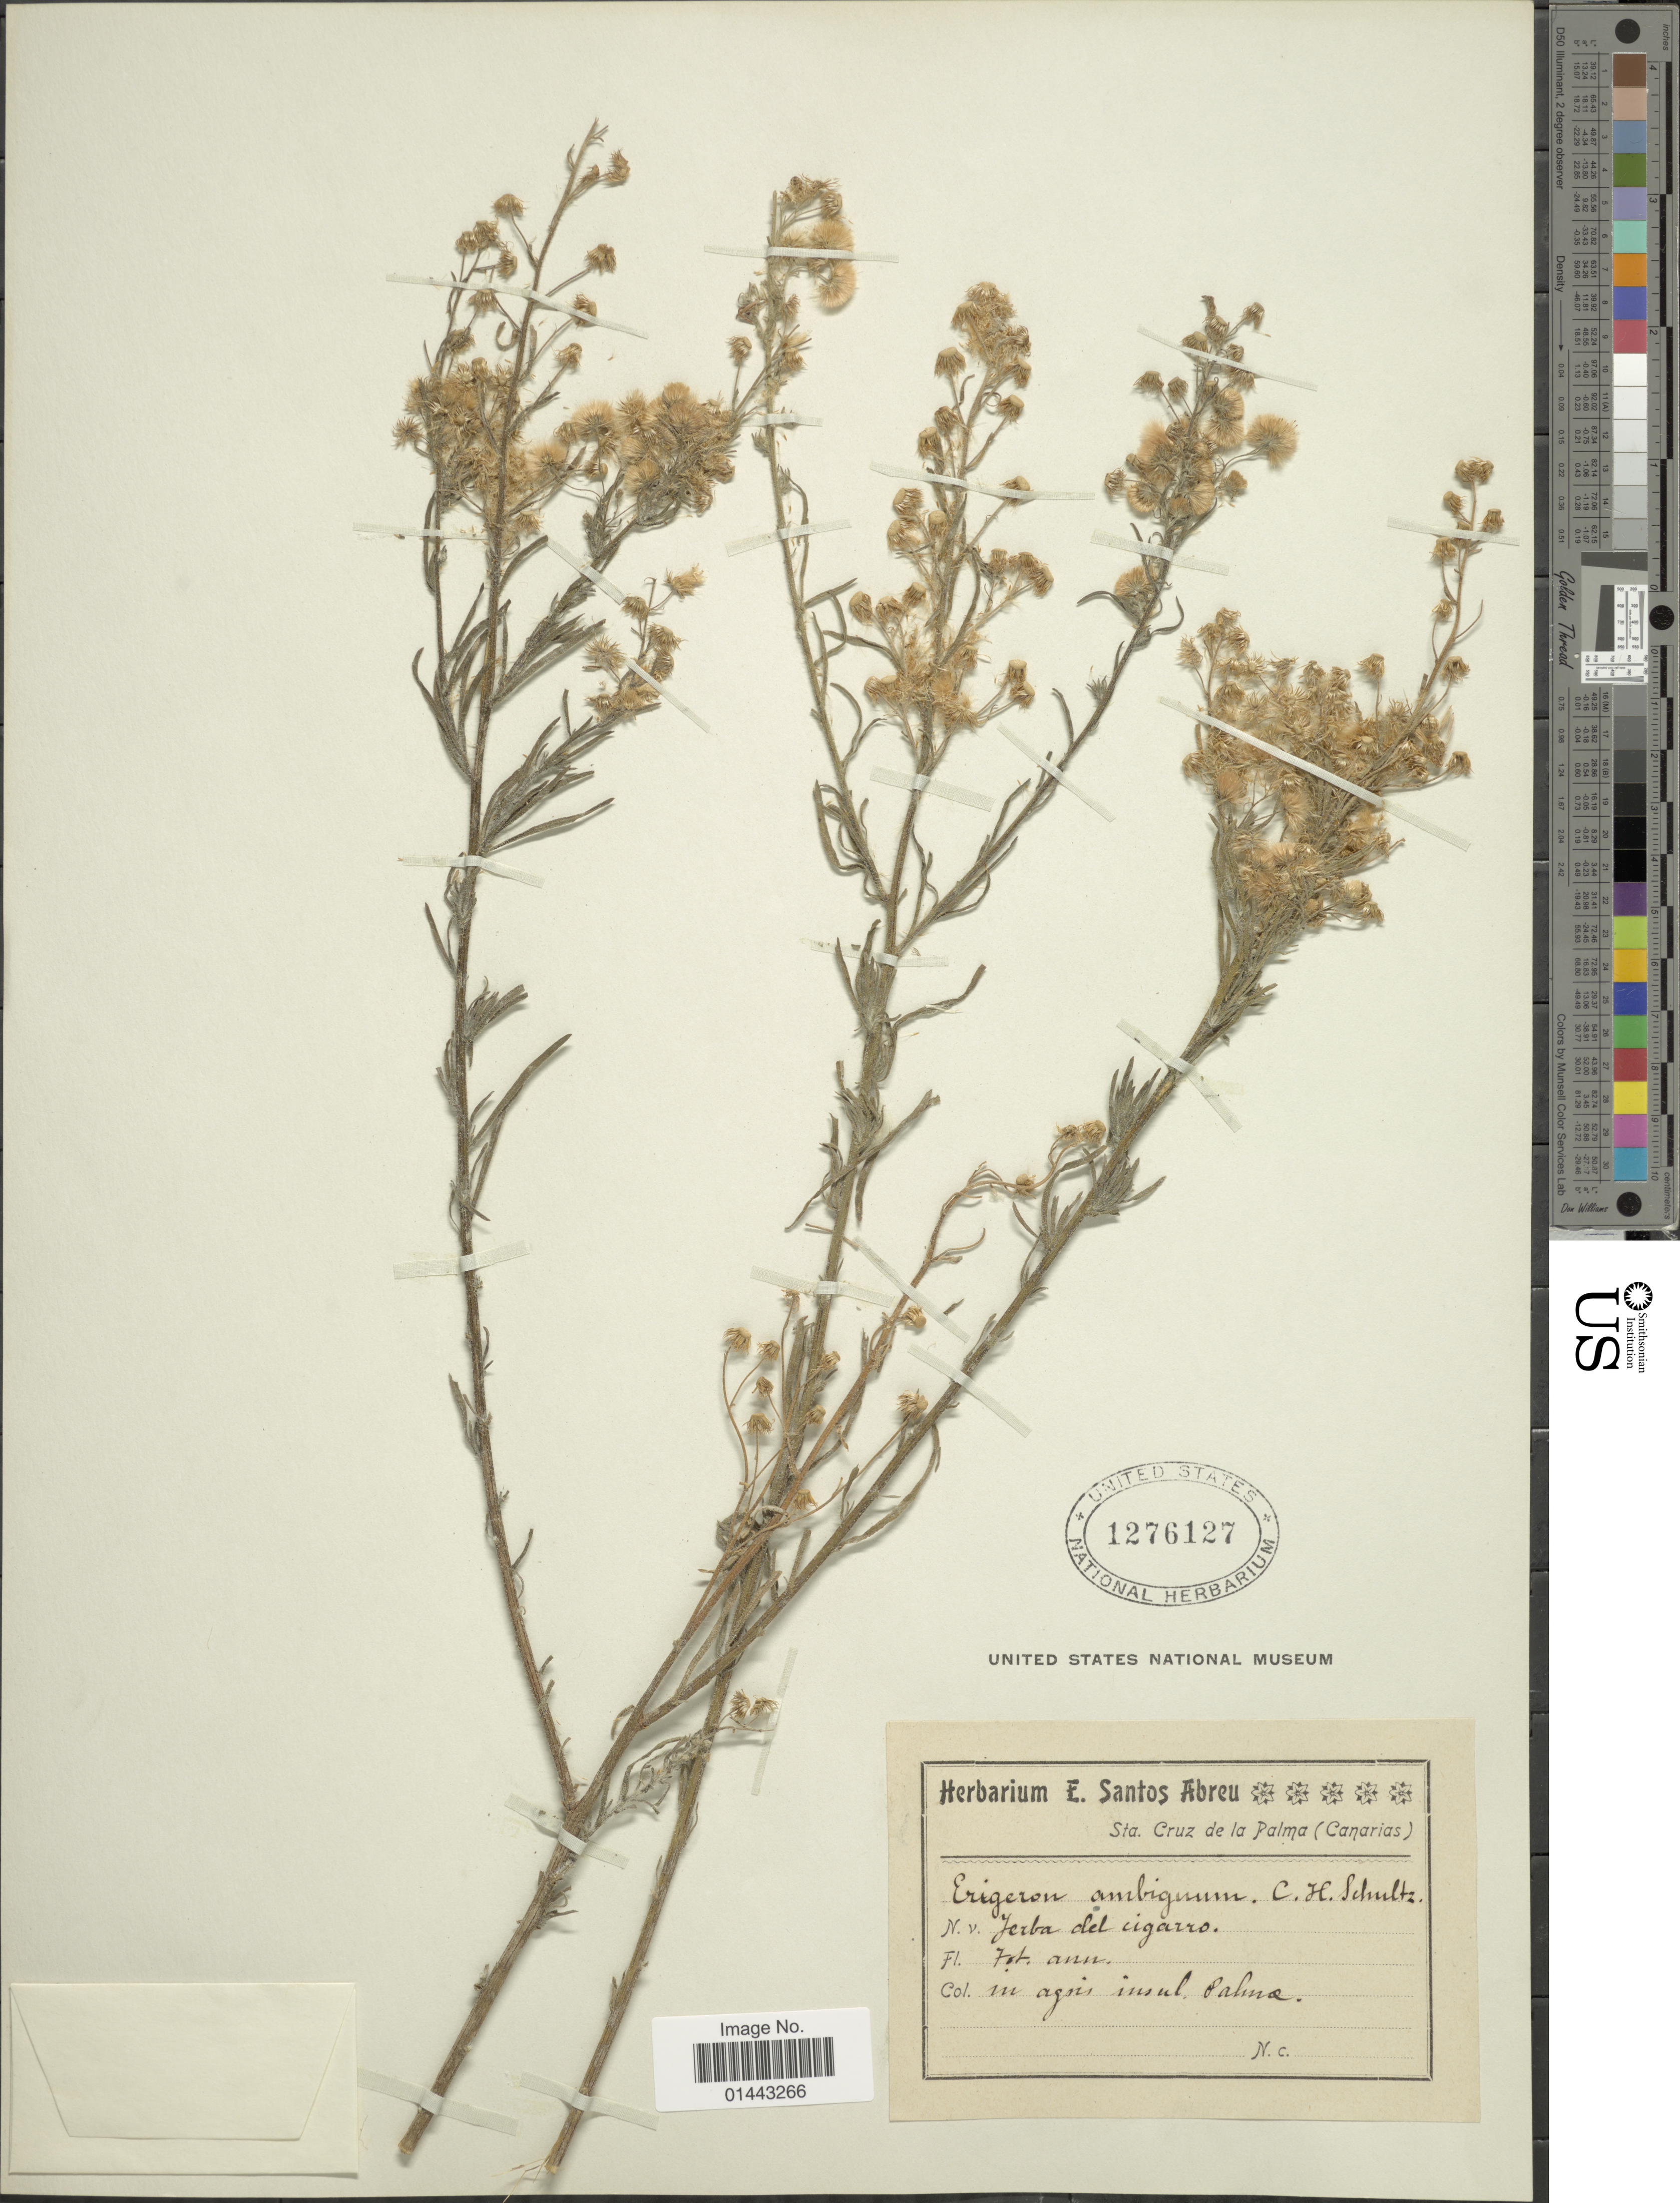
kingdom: Plantae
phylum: Tracheophyta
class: Magnoliopsida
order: Asterales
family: Asteraceae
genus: Erigeron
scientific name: Erigeron ambiguus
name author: F. Muell.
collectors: ex herb. S. Santos Abreu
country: Spain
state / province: Canarias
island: Canary Is.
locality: Sta. Cruz de la Palma (Canarias) in agris insul. Palma.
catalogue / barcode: US 1276127